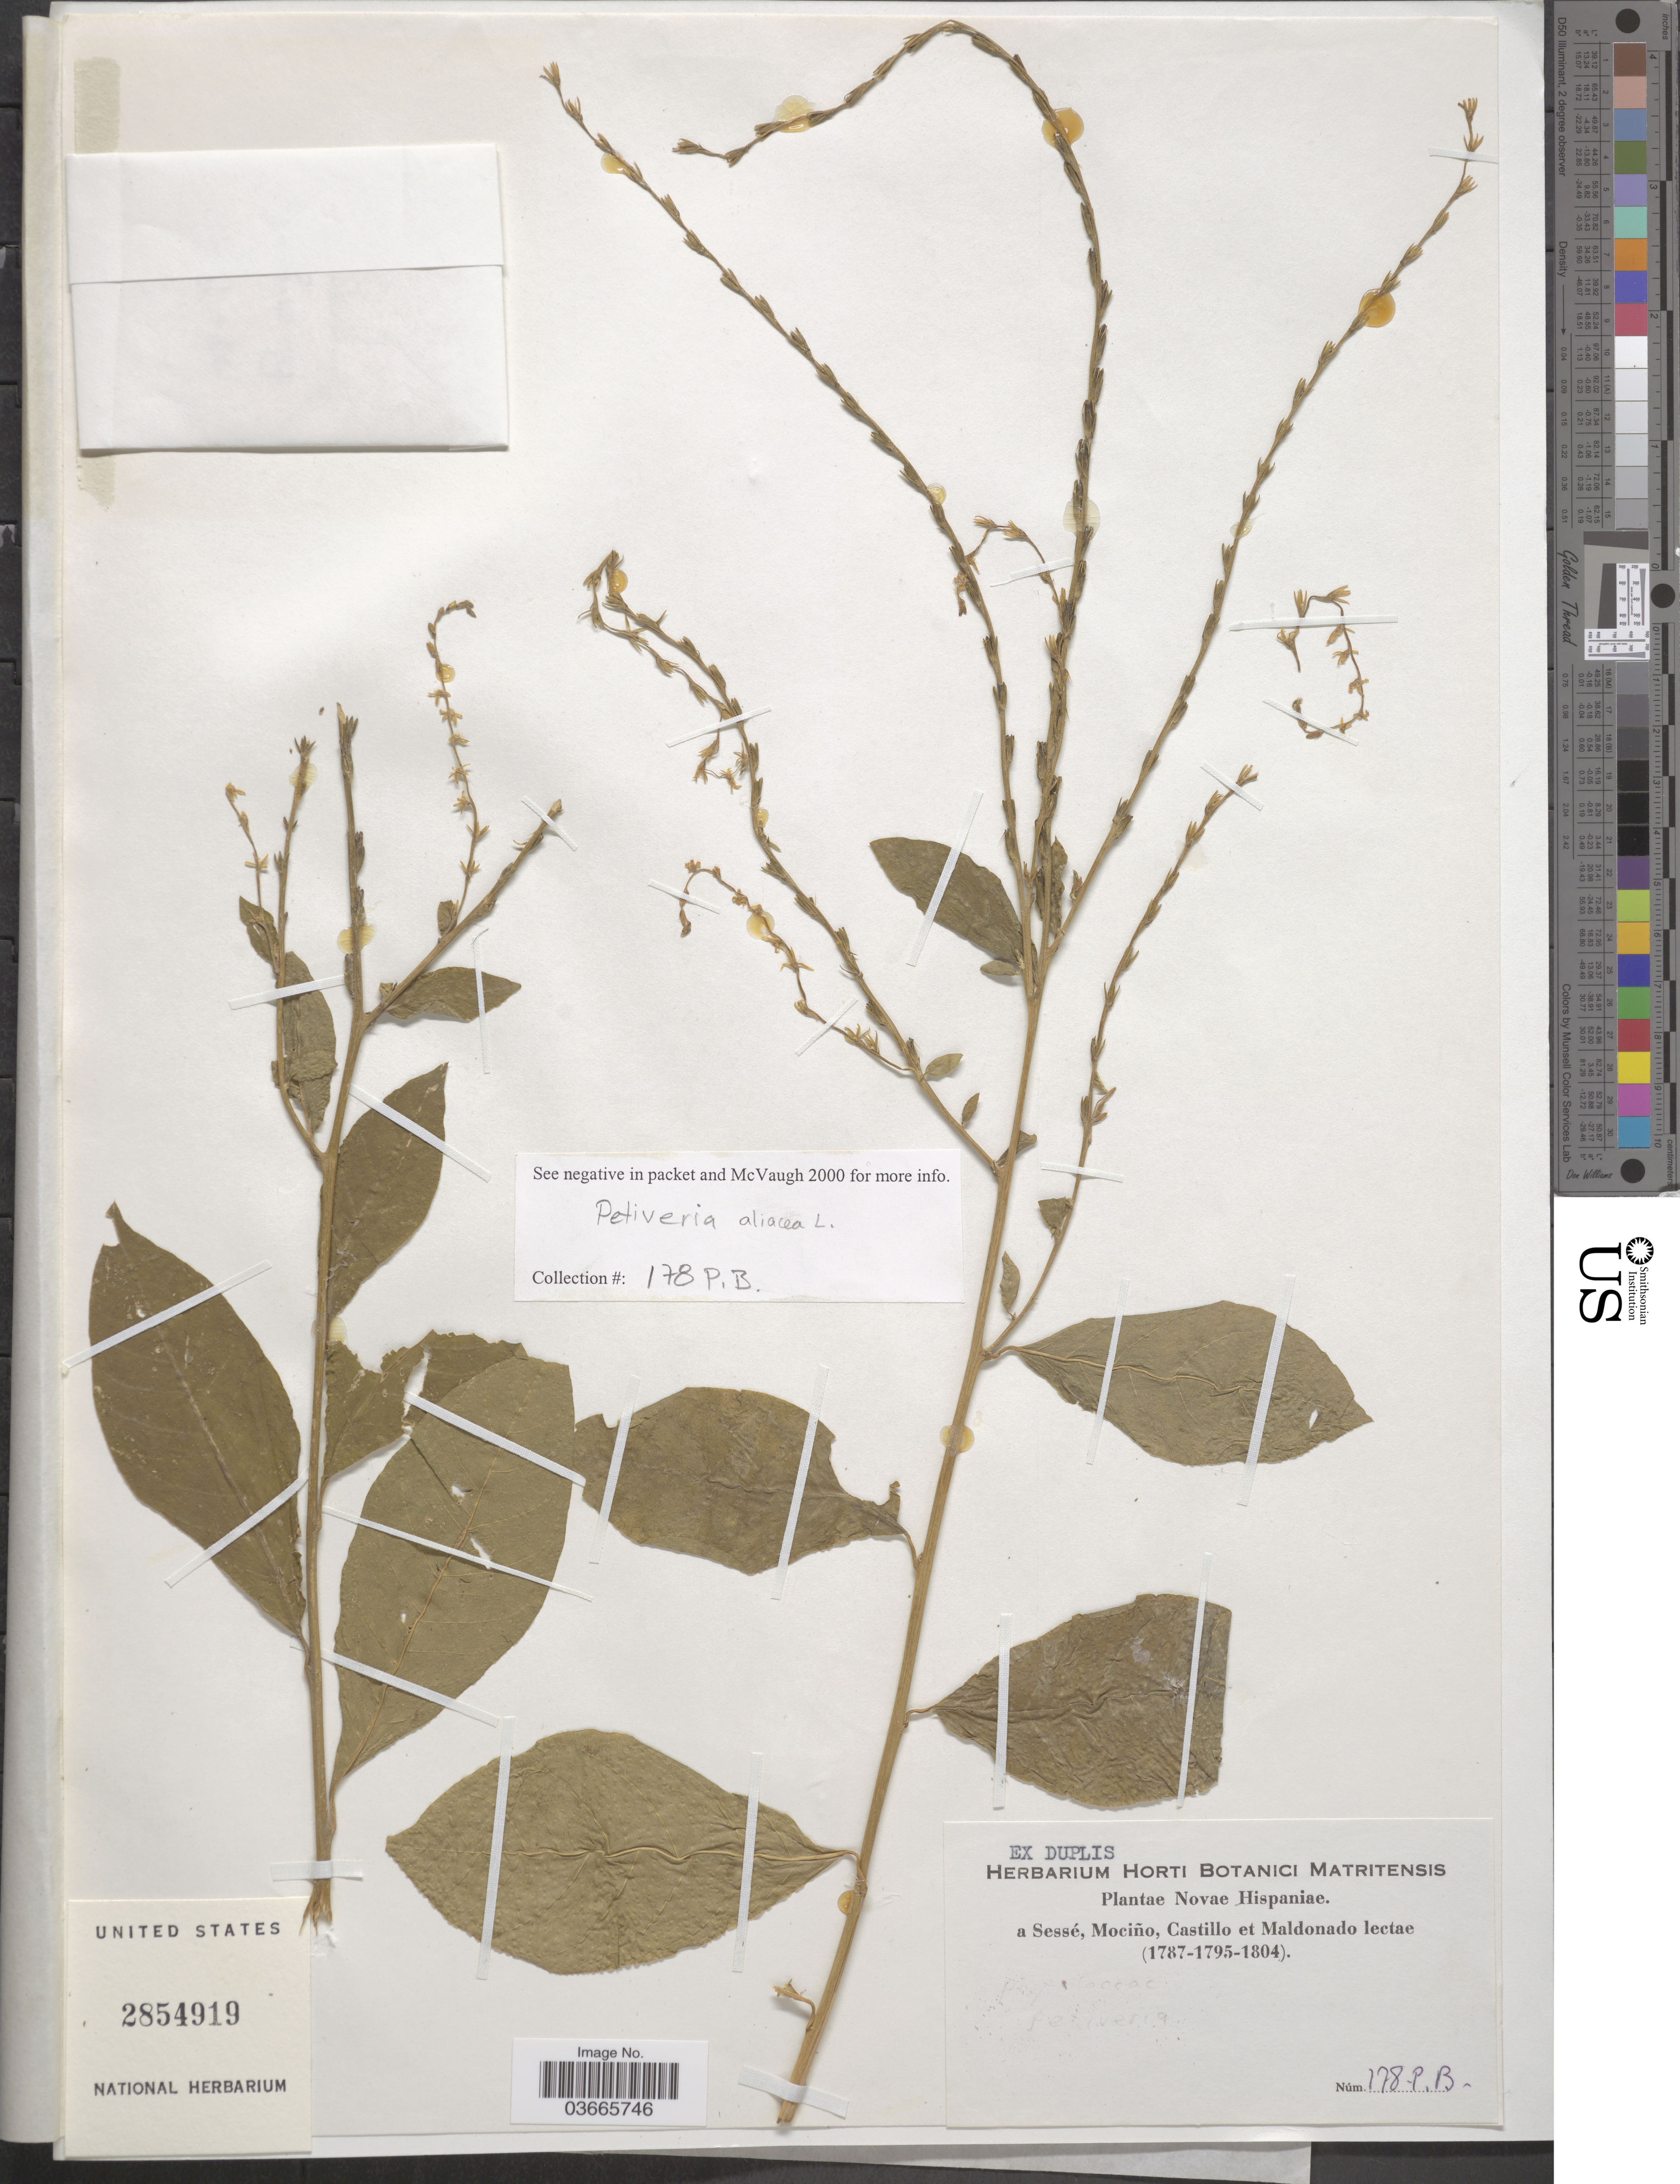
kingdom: Plantae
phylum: Tracheophyta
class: Magnoliopsida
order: Caryophyllales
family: Phytolaccaceae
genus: Petiveria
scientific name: Petiveria alliacea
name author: L.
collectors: Sessé, --, Mociño, Castillo, -- & Maldonado, --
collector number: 178-PB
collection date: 1787/1804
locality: Novae Hispaniae.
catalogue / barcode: US 2854919